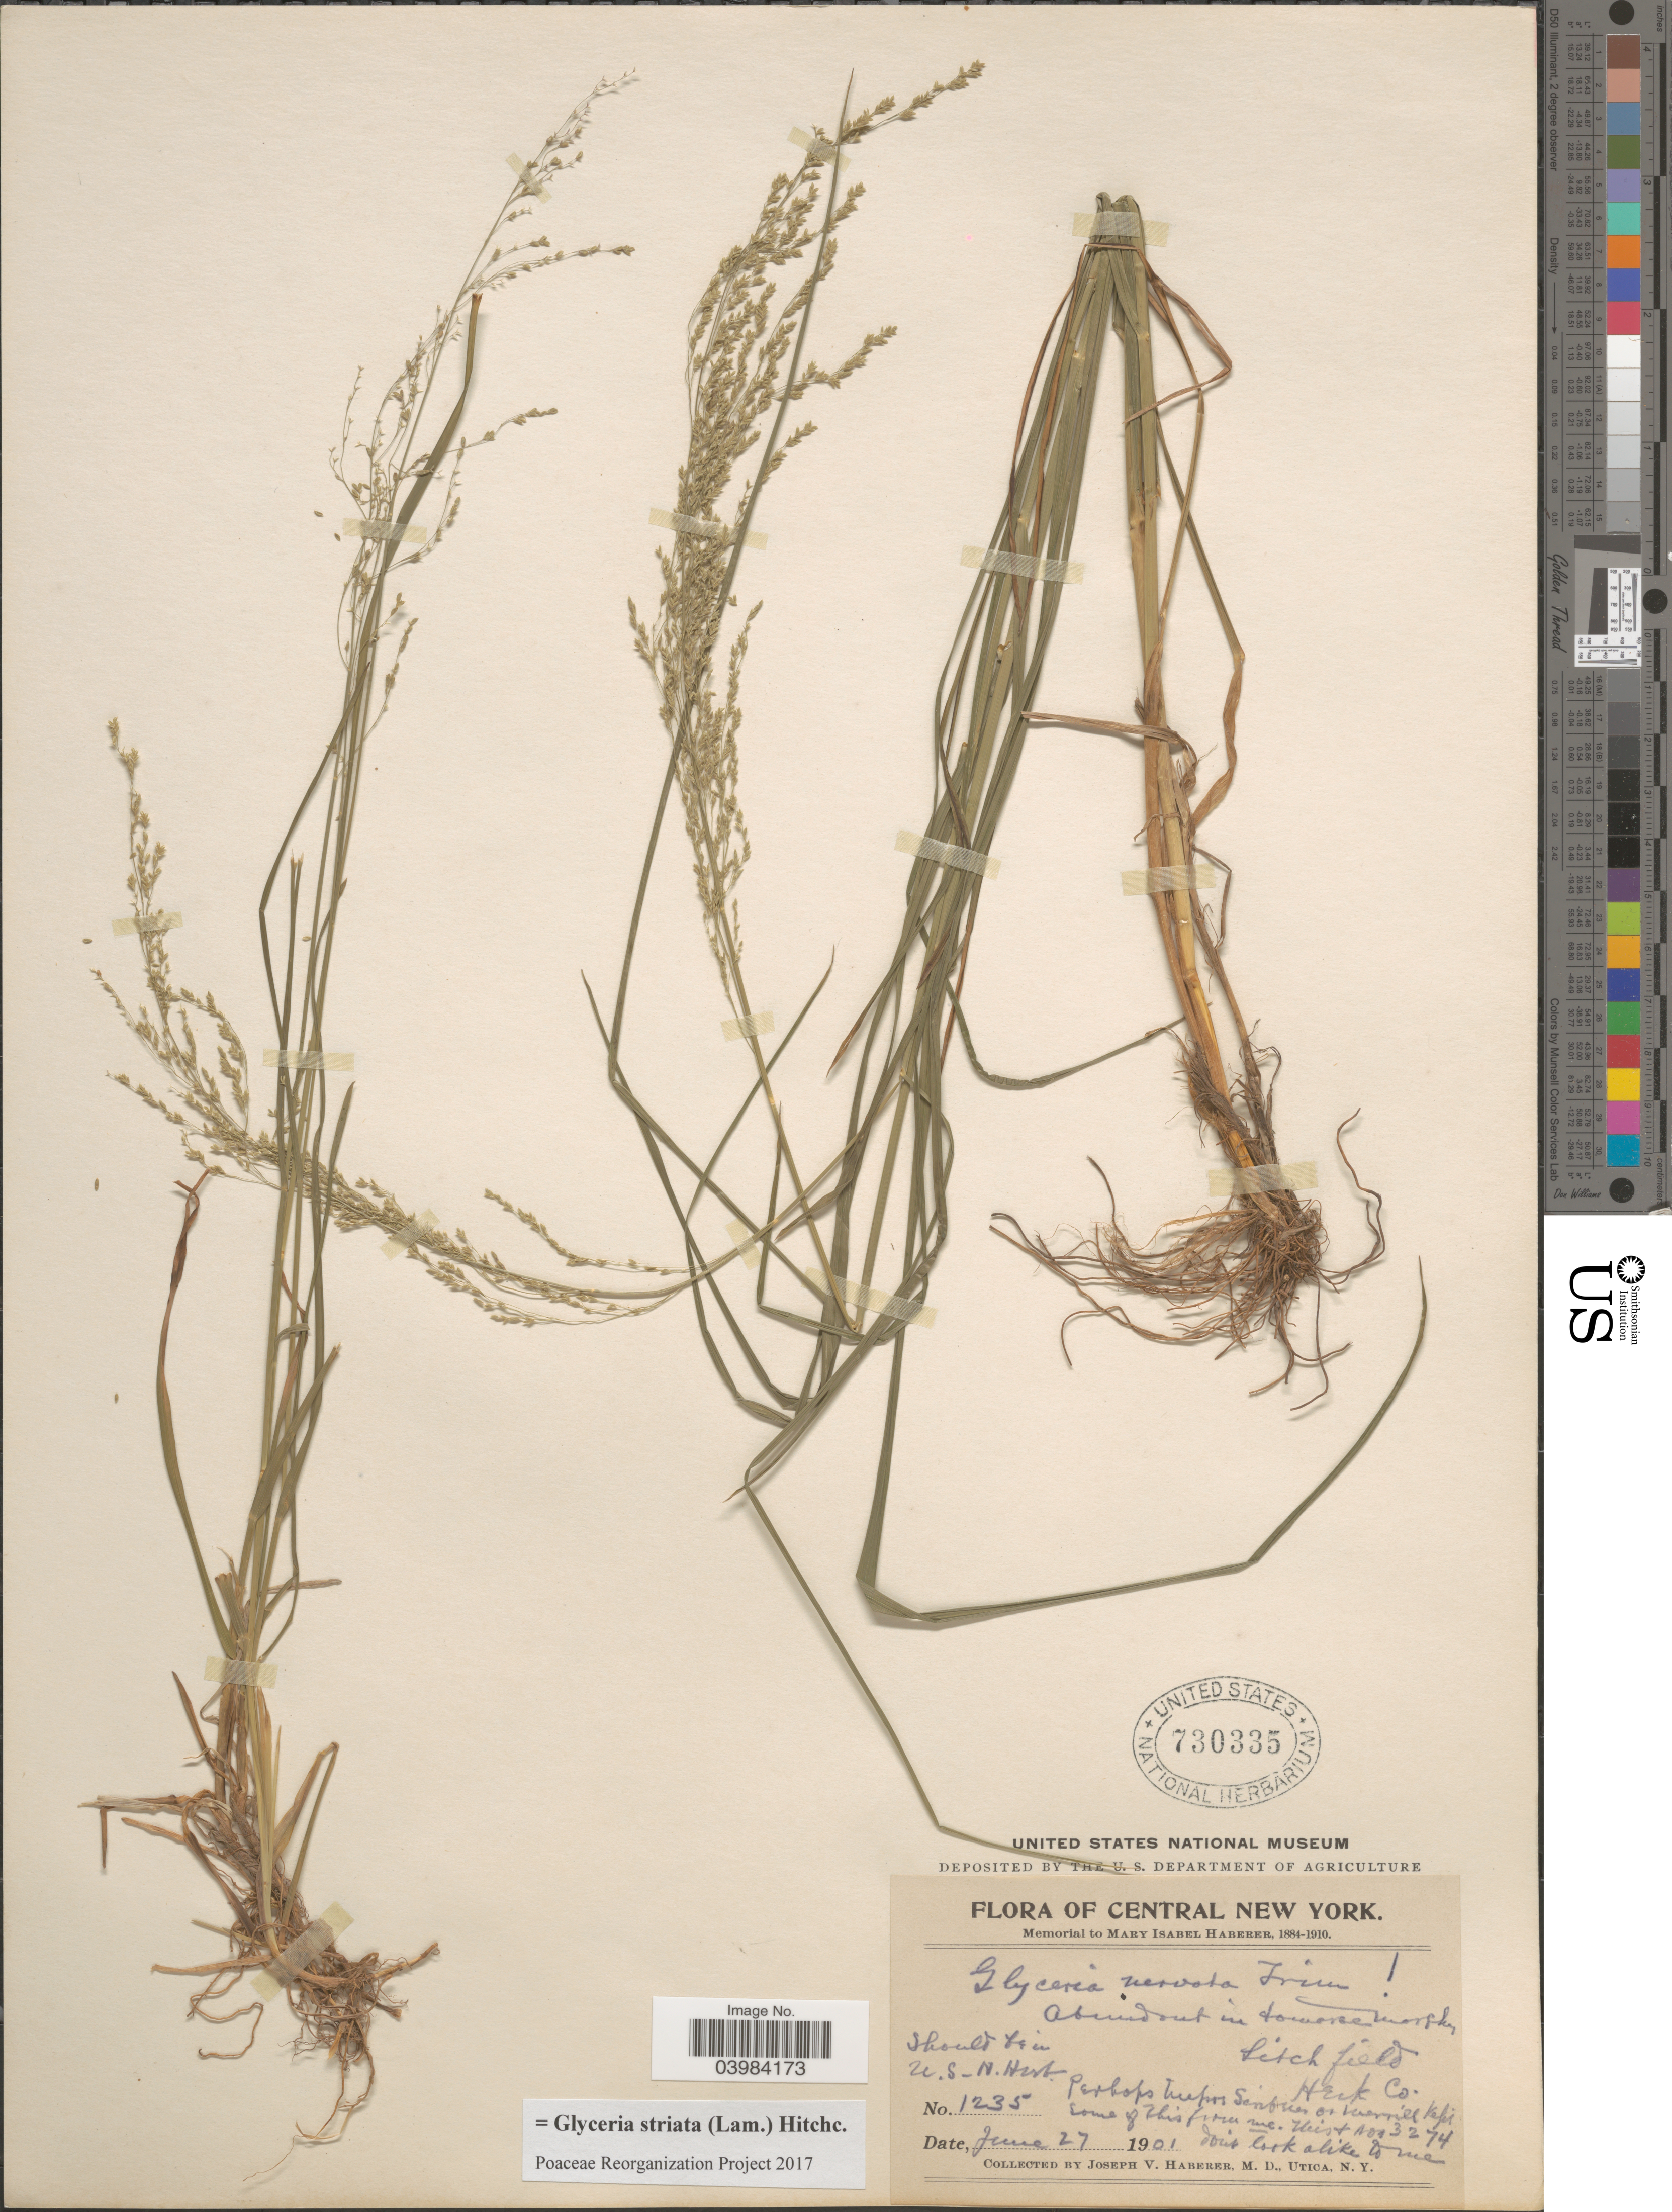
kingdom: Plantae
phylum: Tracheophyta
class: Liliopsida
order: Poales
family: Poaceae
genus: Glyceria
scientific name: Glyceria striata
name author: (Lam.) Hitchc.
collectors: J. V. Haberer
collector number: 1235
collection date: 1901-06-27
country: United States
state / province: New York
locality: Central New York. Herk Co.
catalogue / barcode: US 730335